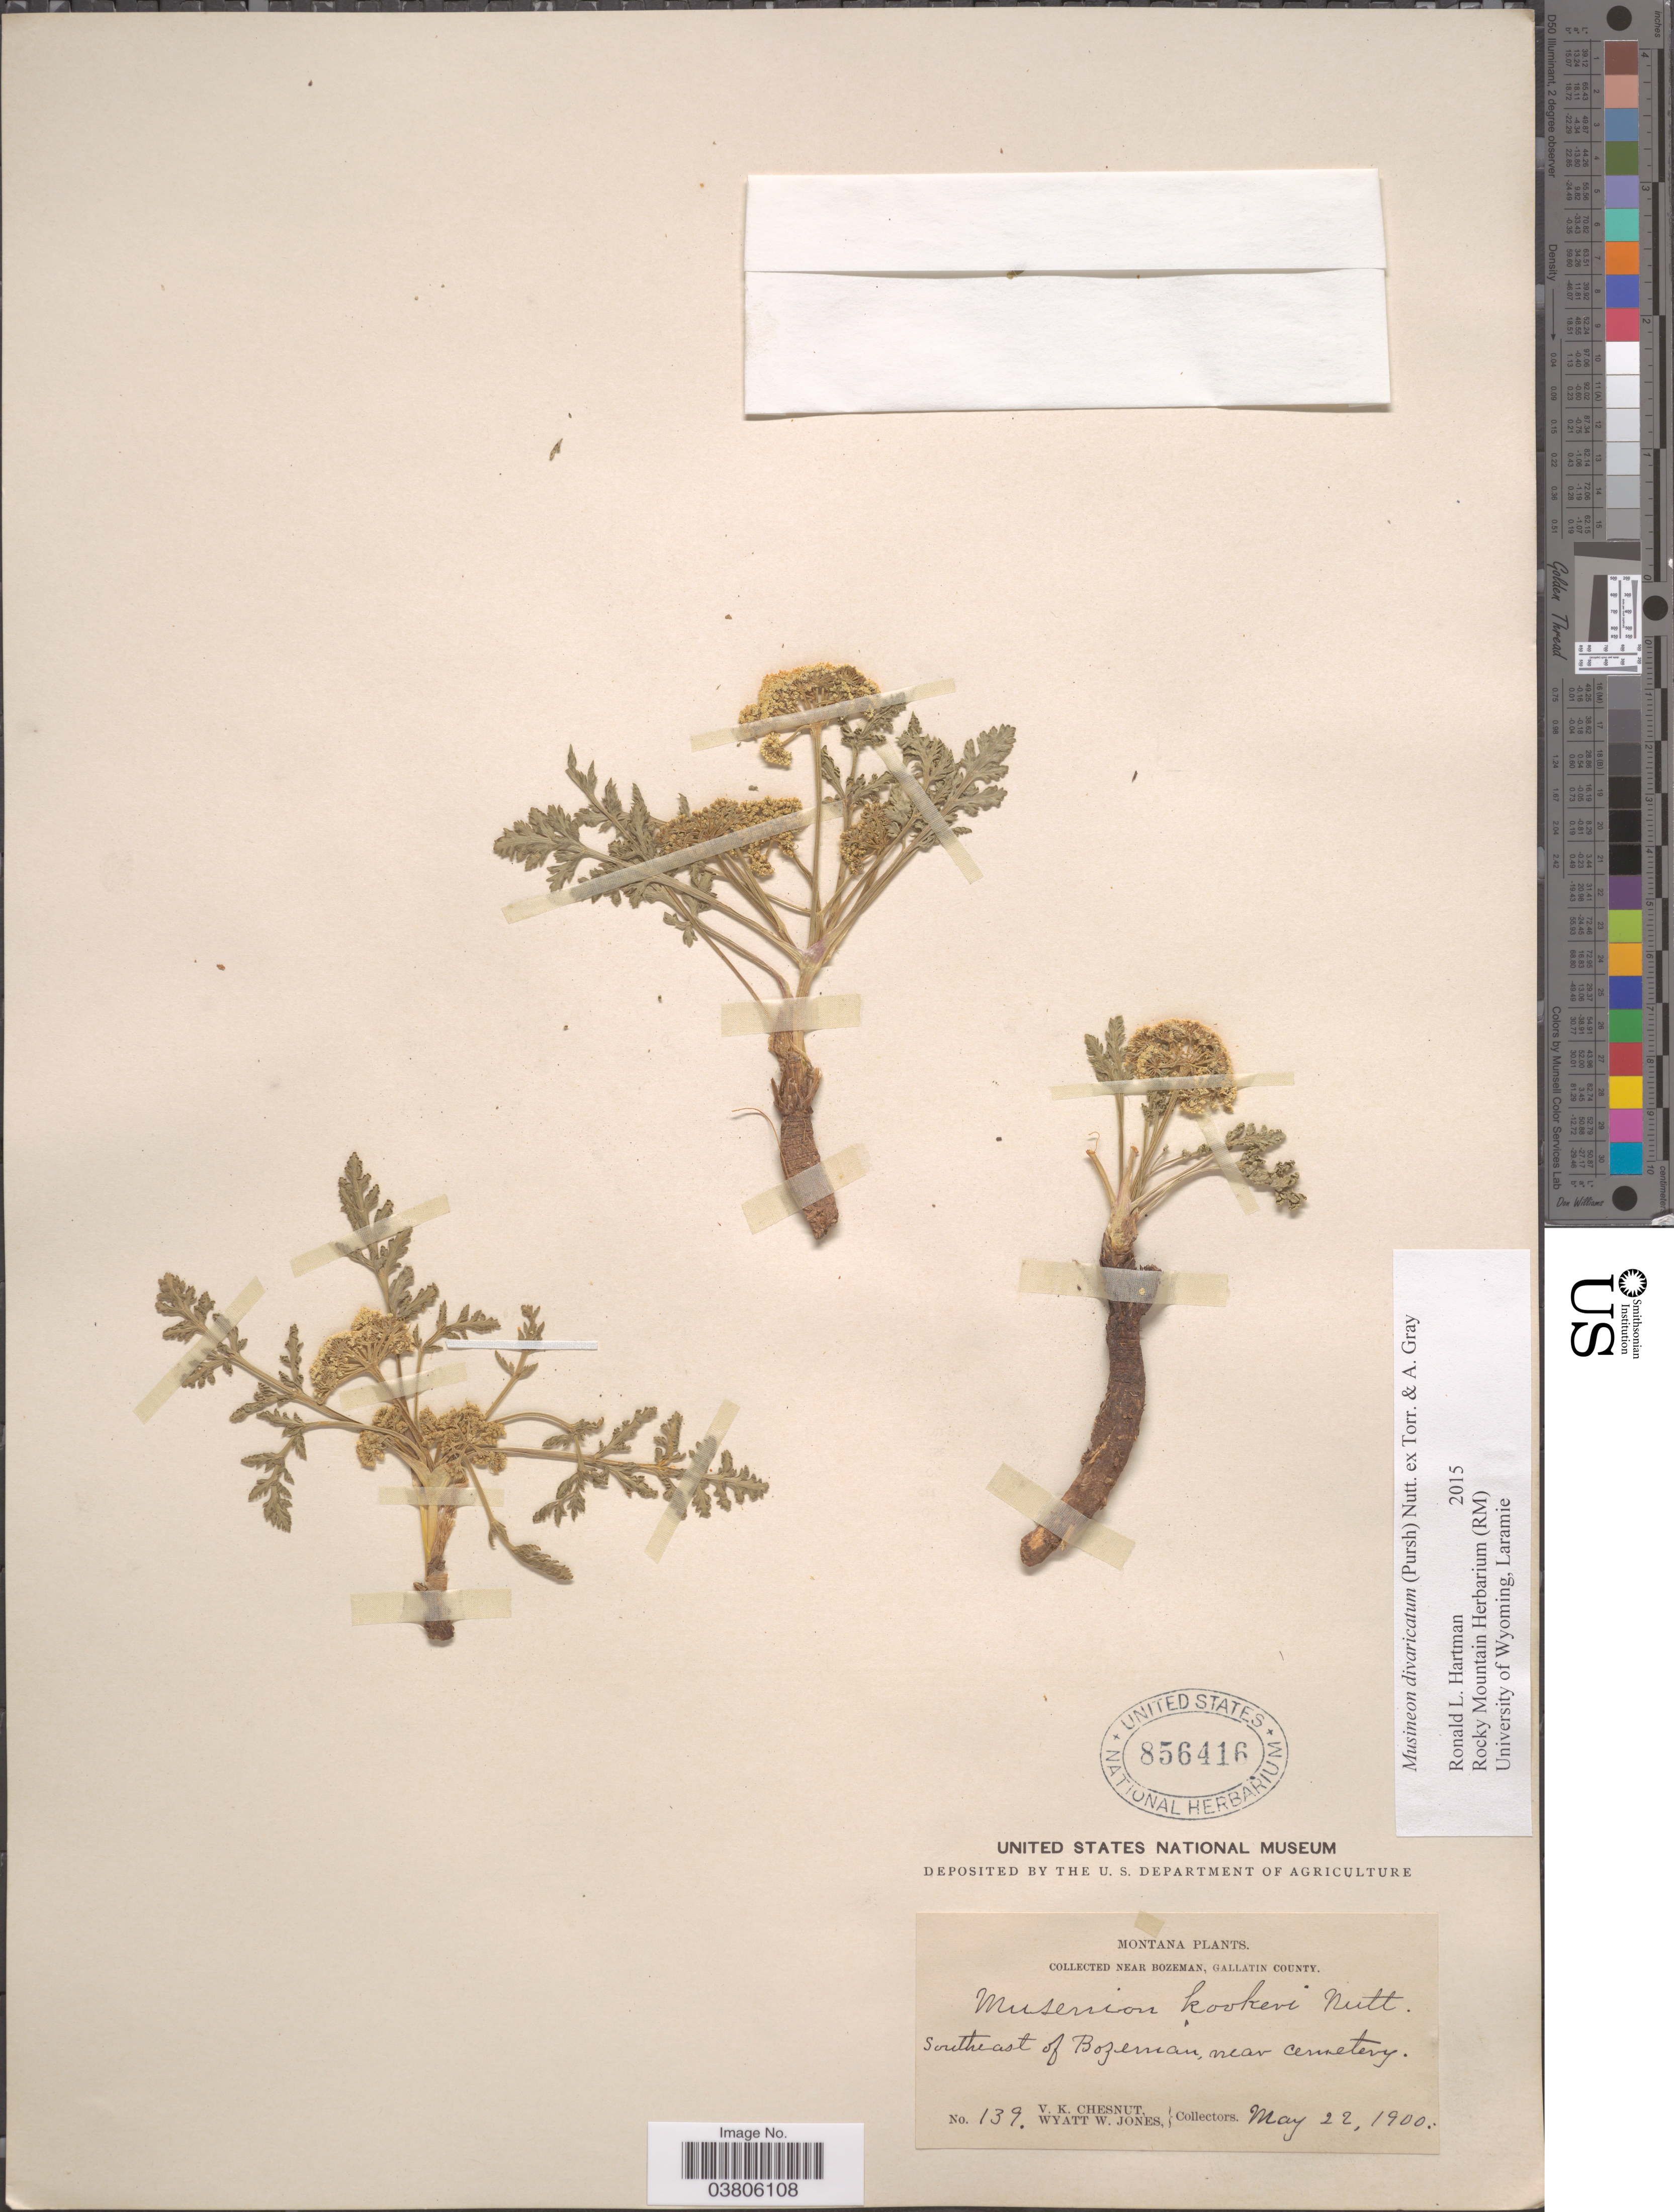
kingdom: Plantae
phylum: Tracheophyta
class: Magnoliopsida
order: Apiales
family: Apiaceae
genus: Musineon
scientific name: Musineon divaricatum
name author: (Pursh) Nutt.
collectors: V. Chesnut & W. W. Jones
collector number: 139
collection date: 1900-05-22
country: United States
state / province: Montana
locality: Near Bozeman, Gallatin County. Southeast of Bozeman, near cemetery.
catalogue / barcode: US 856416